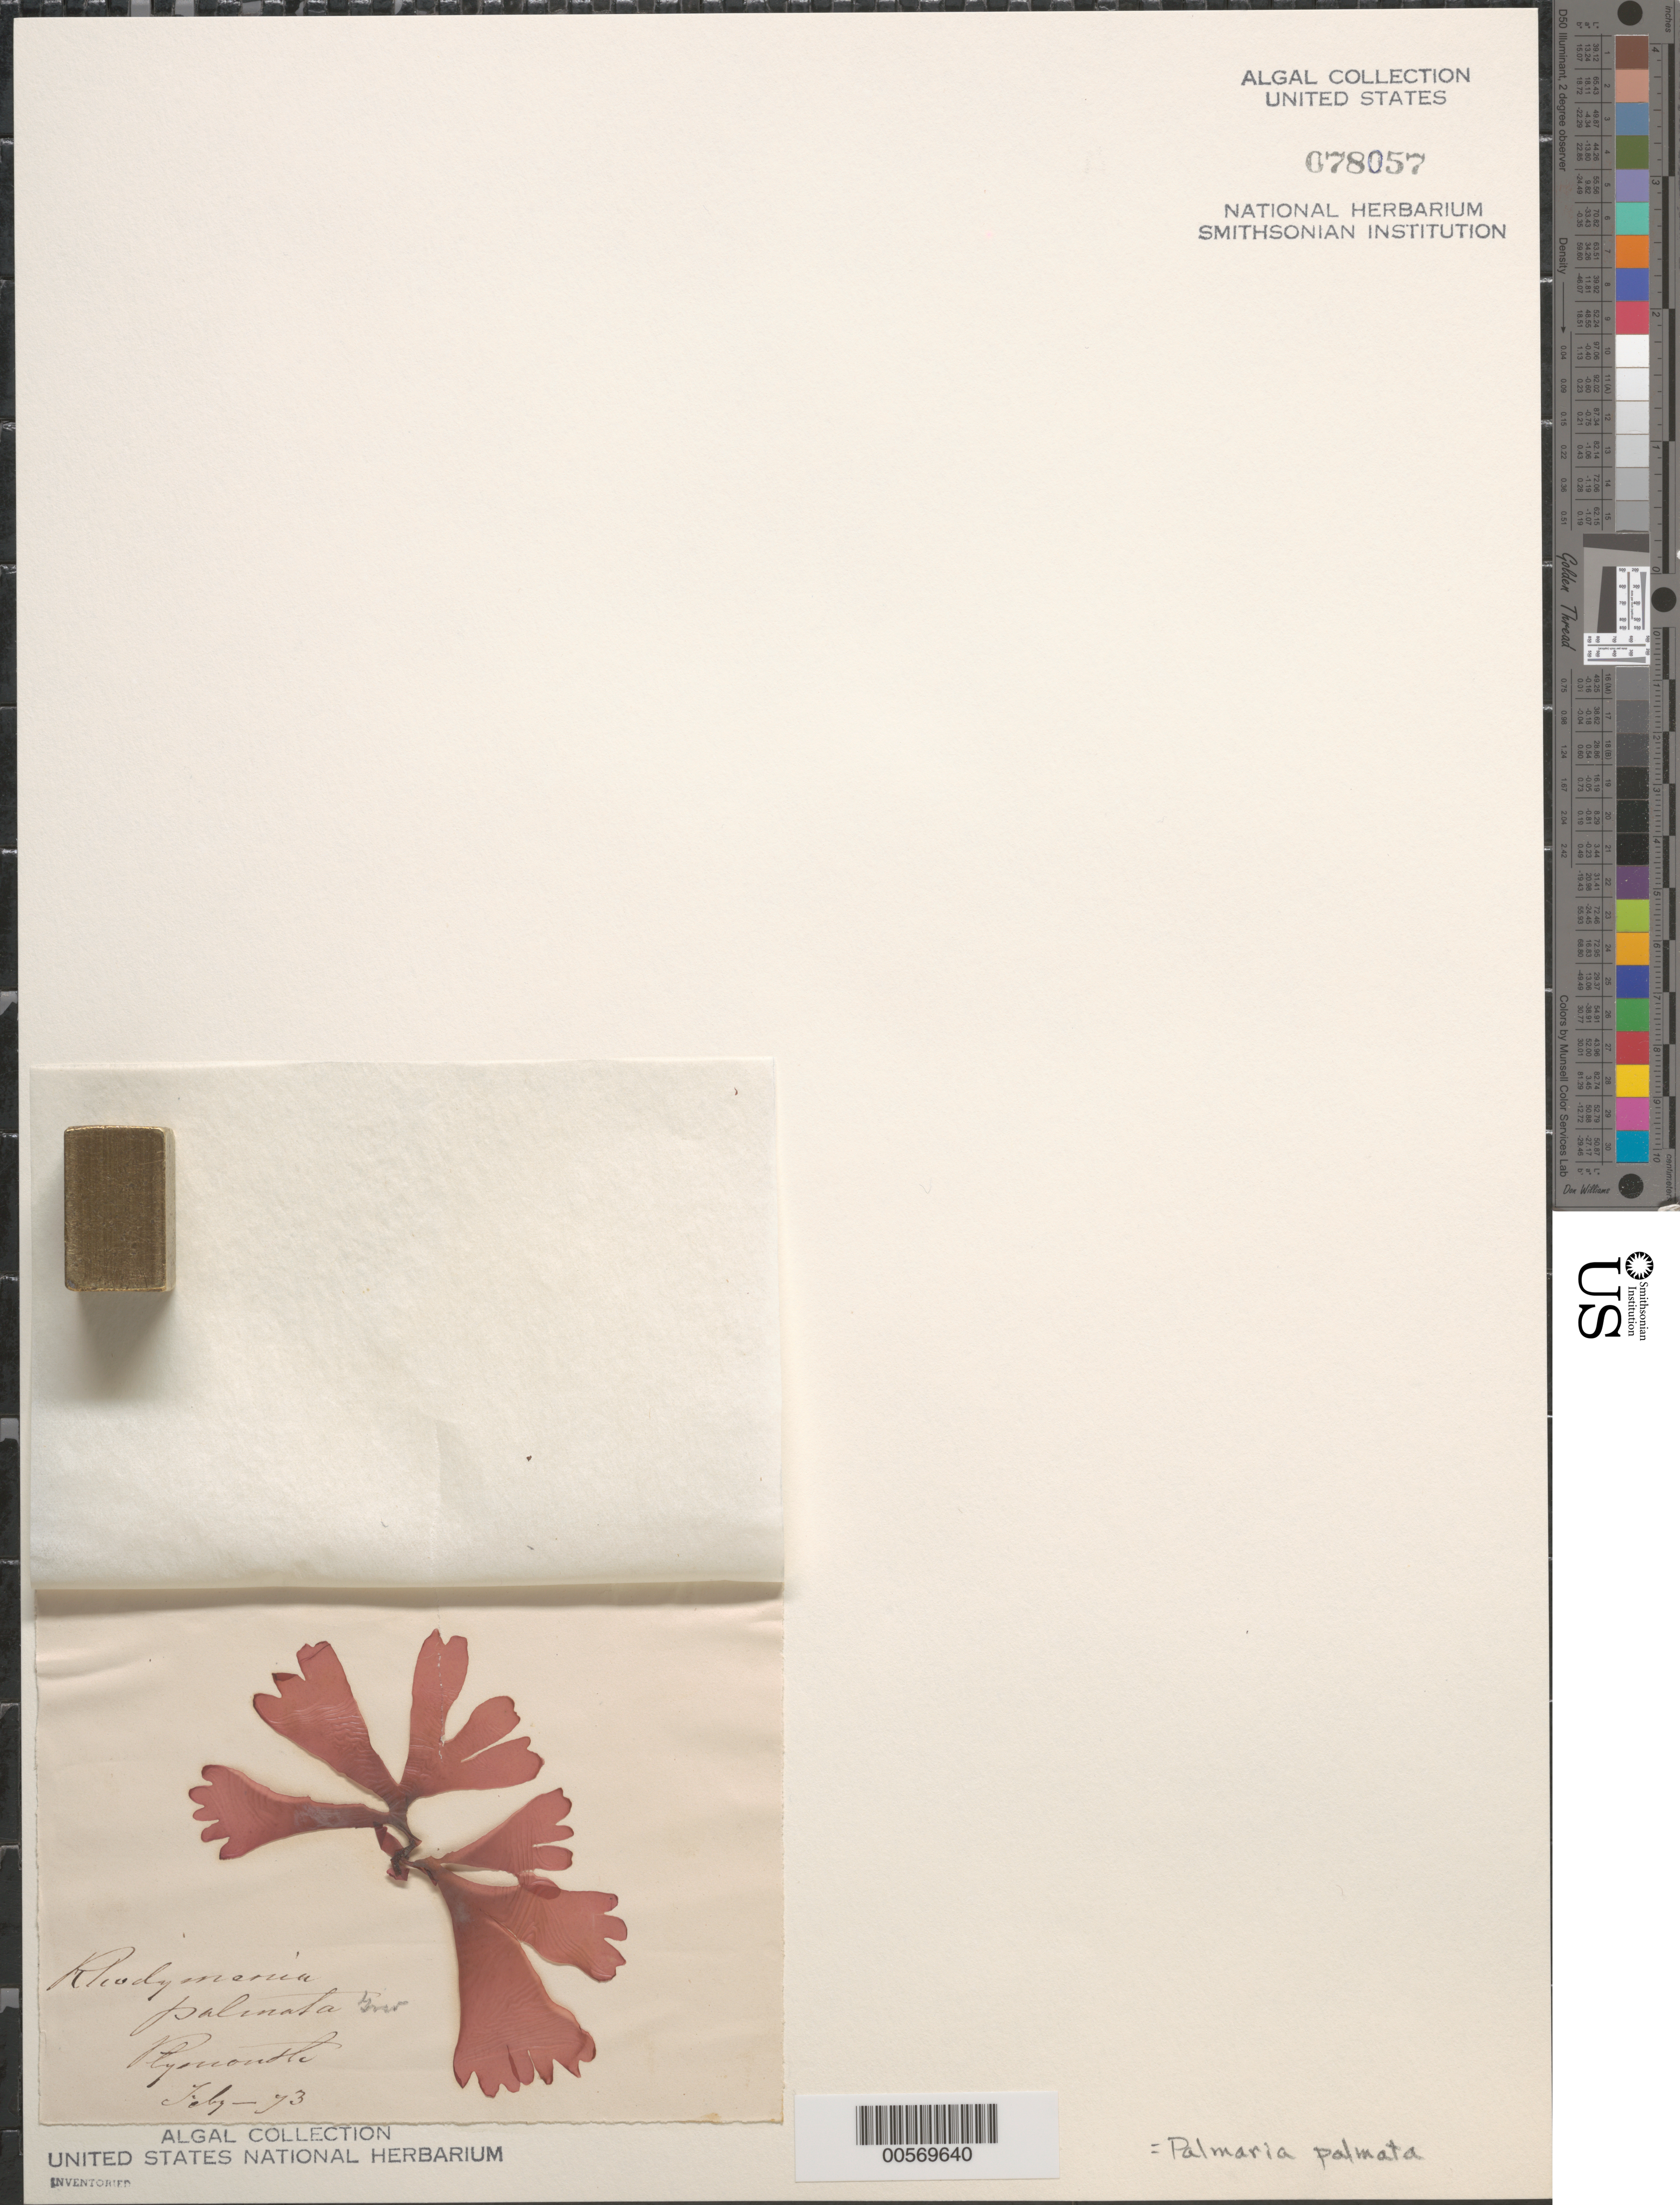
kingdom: Plantae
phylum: Rhodophyta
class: Florideophyceae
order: Palmariales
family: Palmariaceae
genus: Palmaria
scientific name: Palmaria palmata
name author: (L.) F. Weber & D. Mohr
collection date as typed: Feb 1873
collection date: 1873-02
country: United Kingdom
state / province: England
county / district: Devon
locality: Plymouth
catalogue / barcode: US 78057